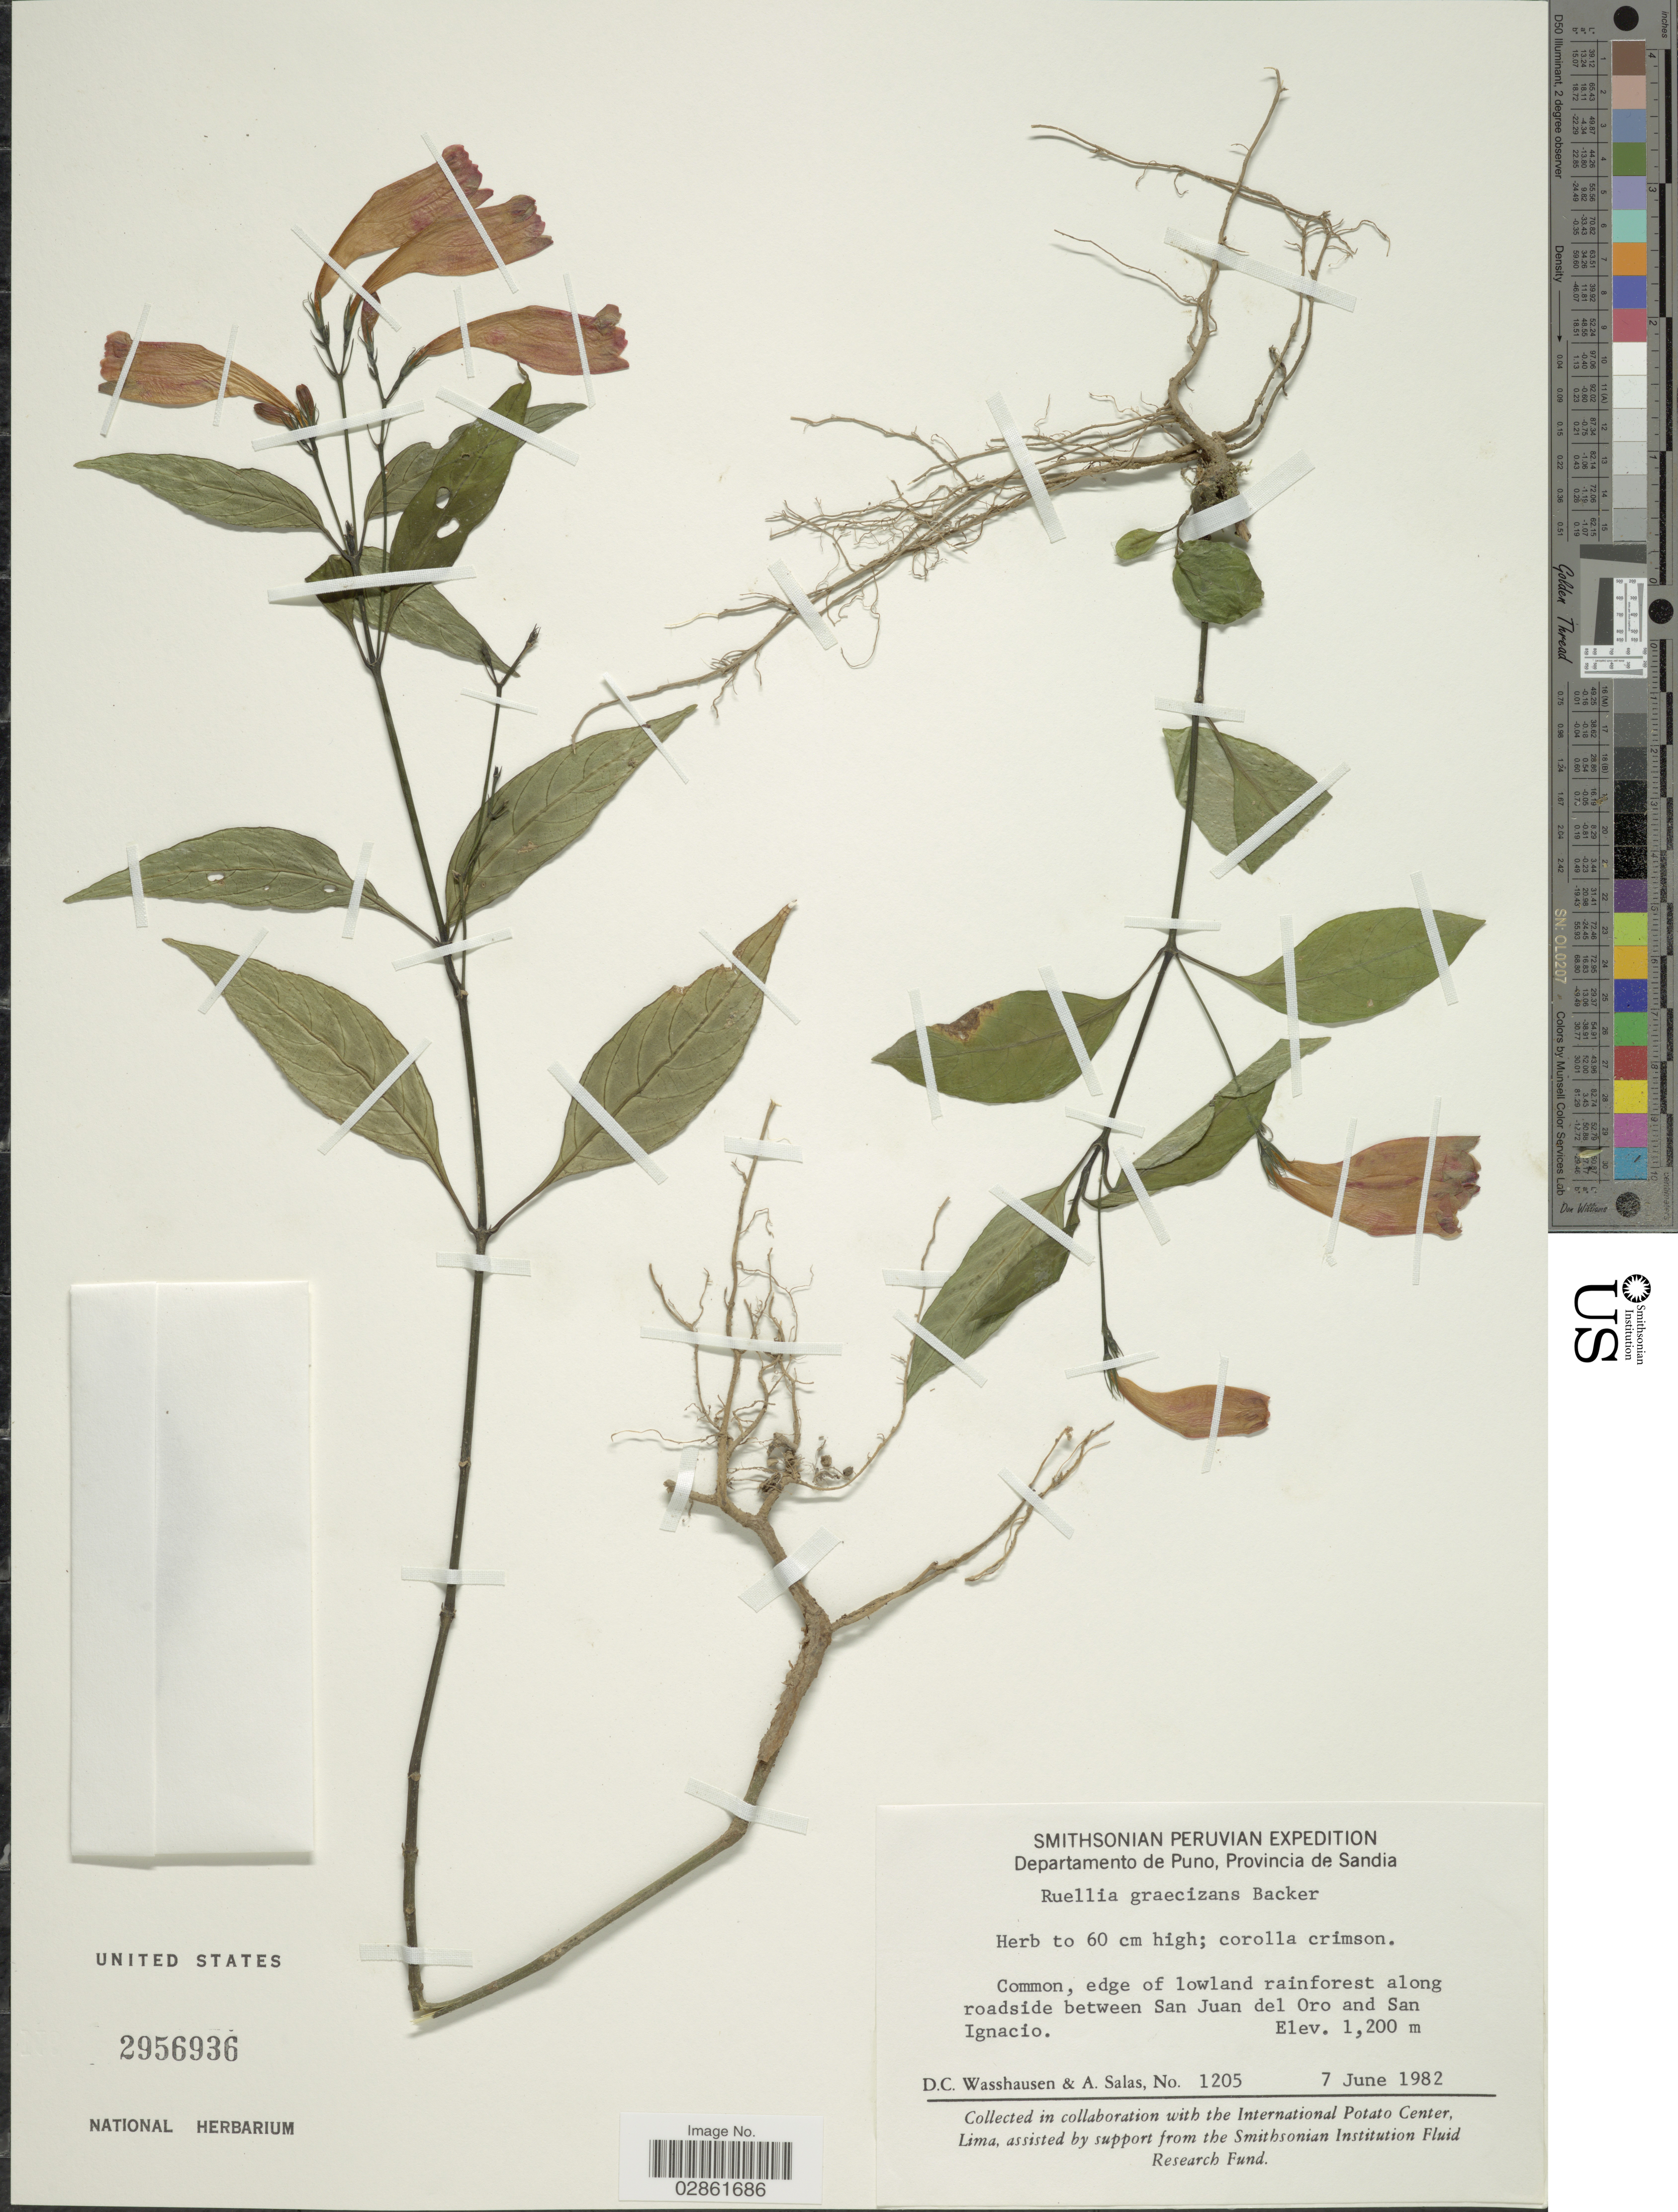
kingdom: Plantae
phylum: Tracheophyta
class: Magnoliopsida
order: Lamiales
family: Acanthaceae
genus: Ruellia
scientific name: Ruellia pearcei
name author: Rusby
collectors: D. C. Wasshausen & A. Salas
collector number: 1205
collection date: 1982-06-07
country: Peru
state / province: Puno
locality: Departamento de Puno, Provincia de Sandia. Along roadside between San Juan del Oro and San Ignacio.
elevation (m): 1200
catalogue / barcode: US 2956936